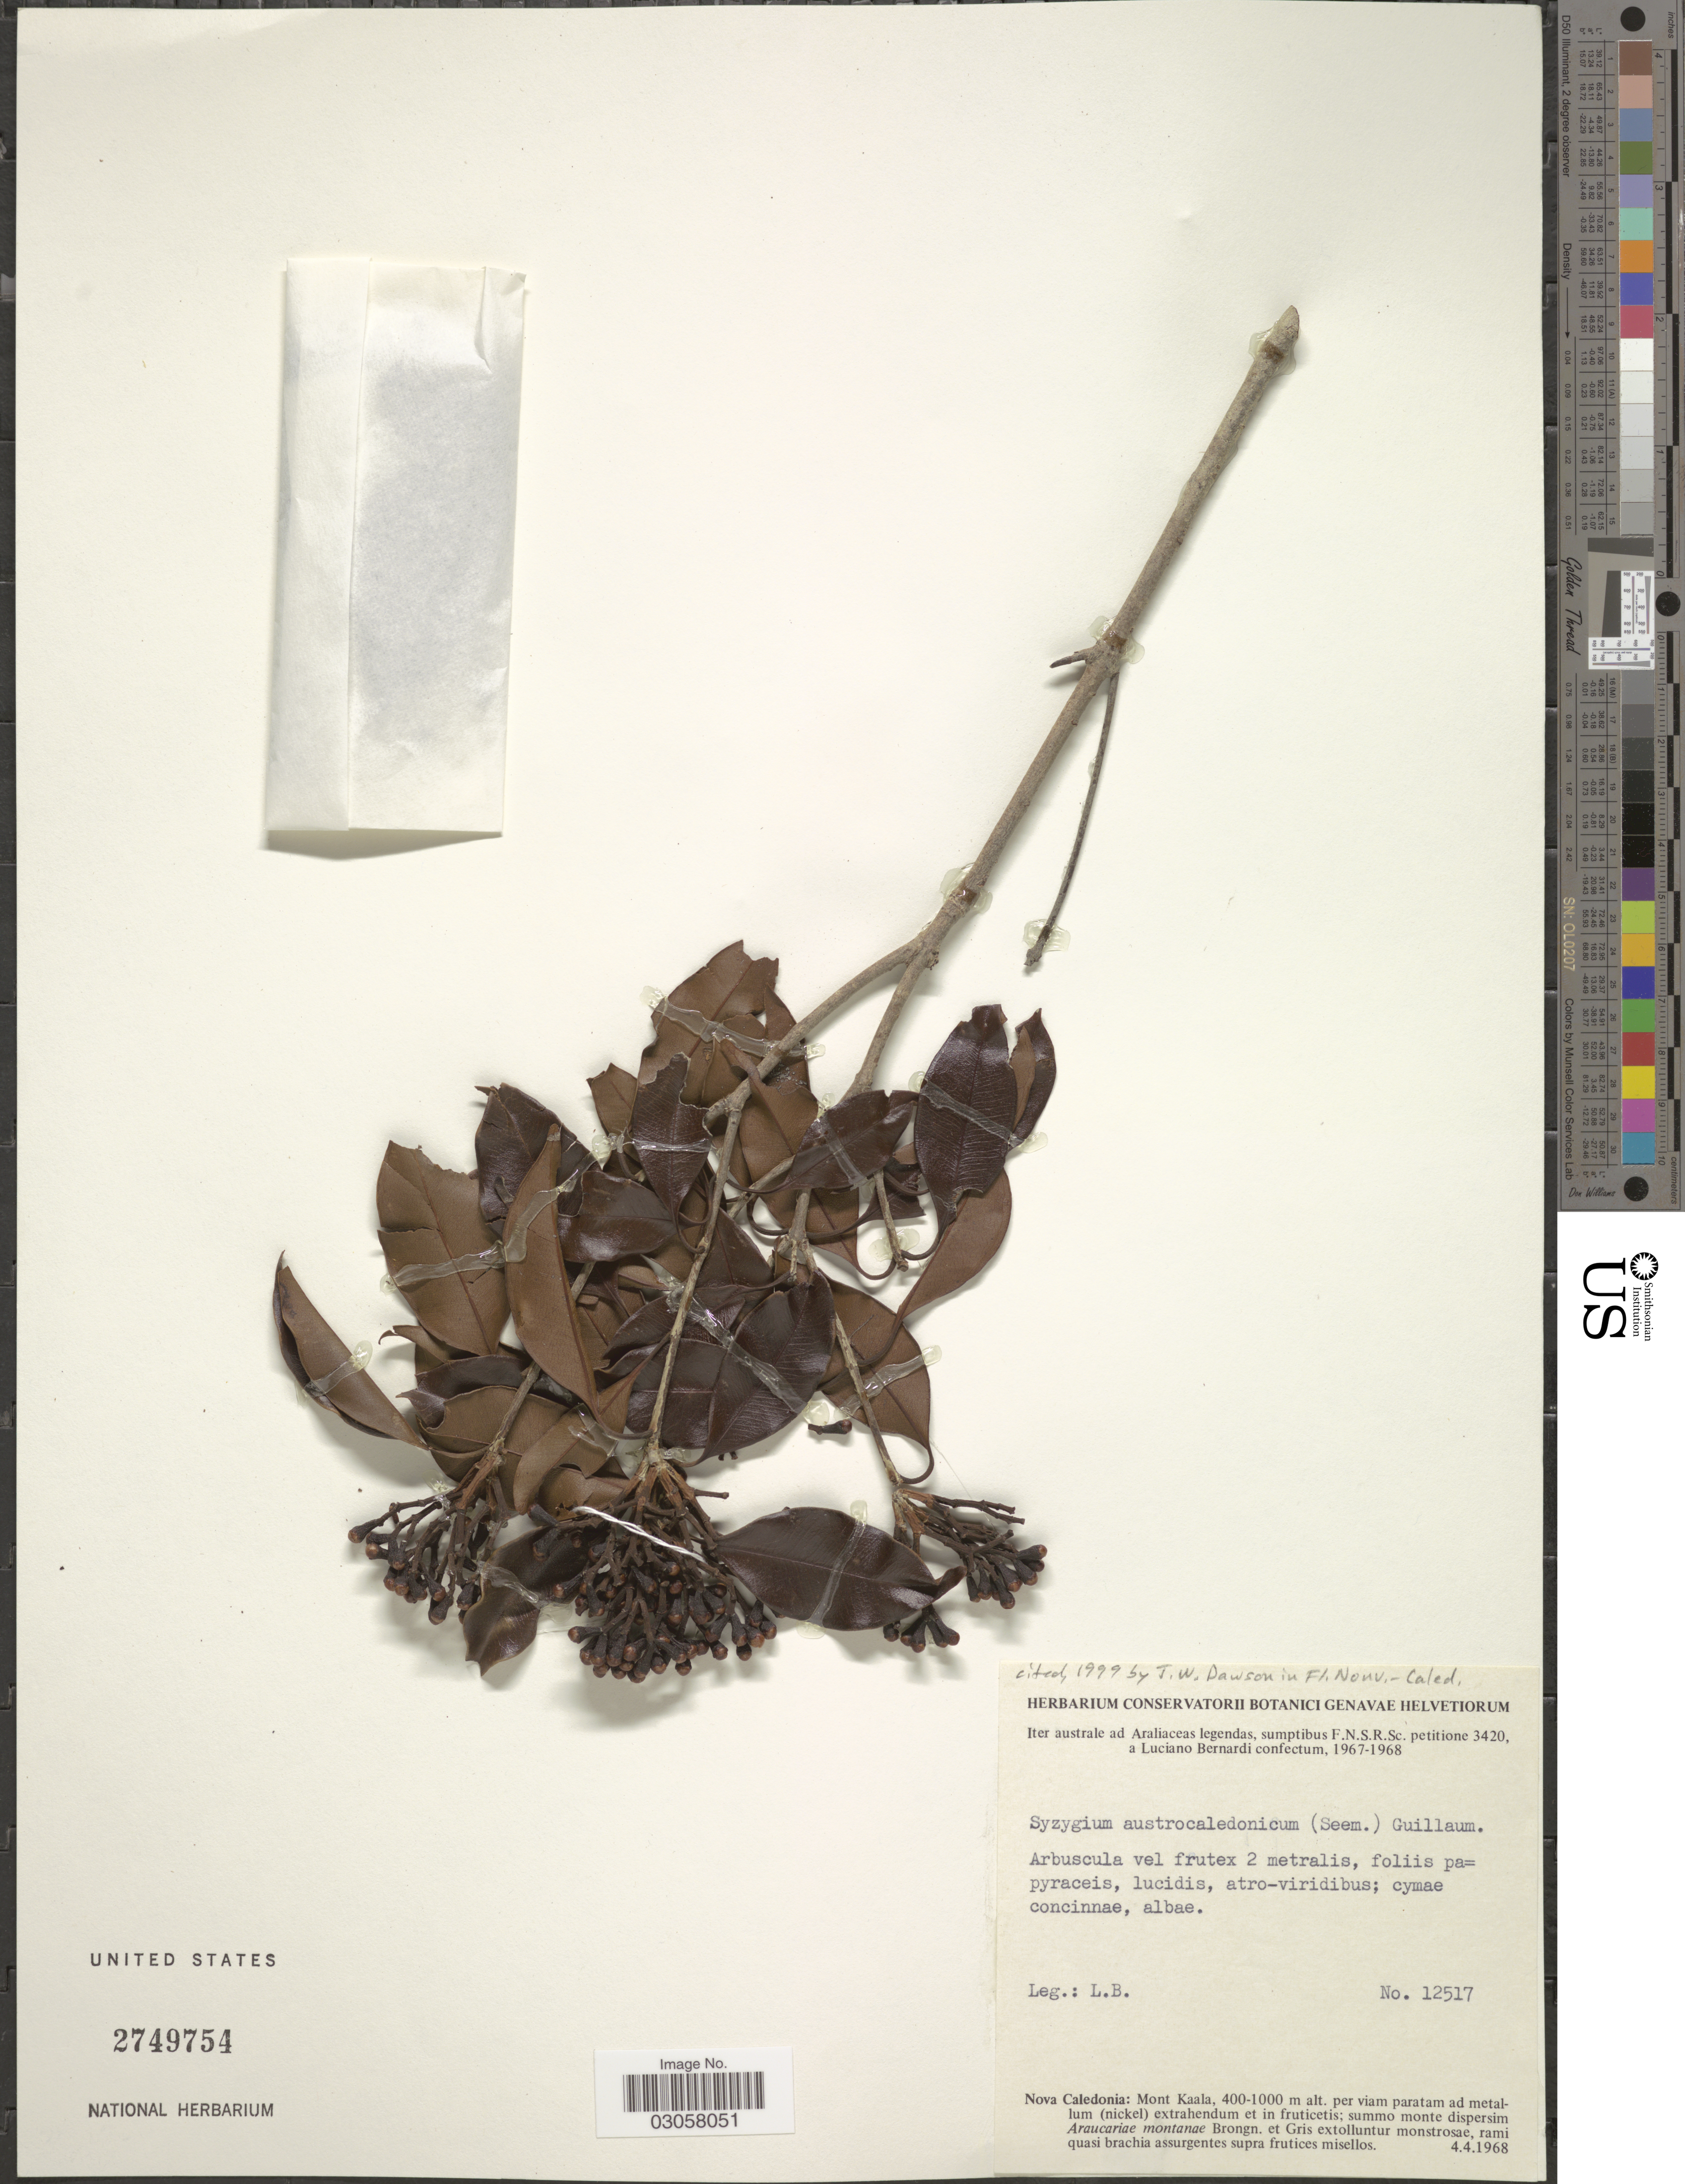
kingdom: Plantae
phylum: Tracheophyta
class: Magnoliopsida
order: Myrtales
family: Myrtaceae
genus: Syzygium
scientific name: Syzygium austro-caledonicum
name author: (Seem.) Guillaumin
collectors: L. Bernardi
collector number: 12517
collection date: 1968-04-04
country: New Caledonia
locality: Mont Kaala.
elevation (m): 400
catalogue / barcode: US 2749754